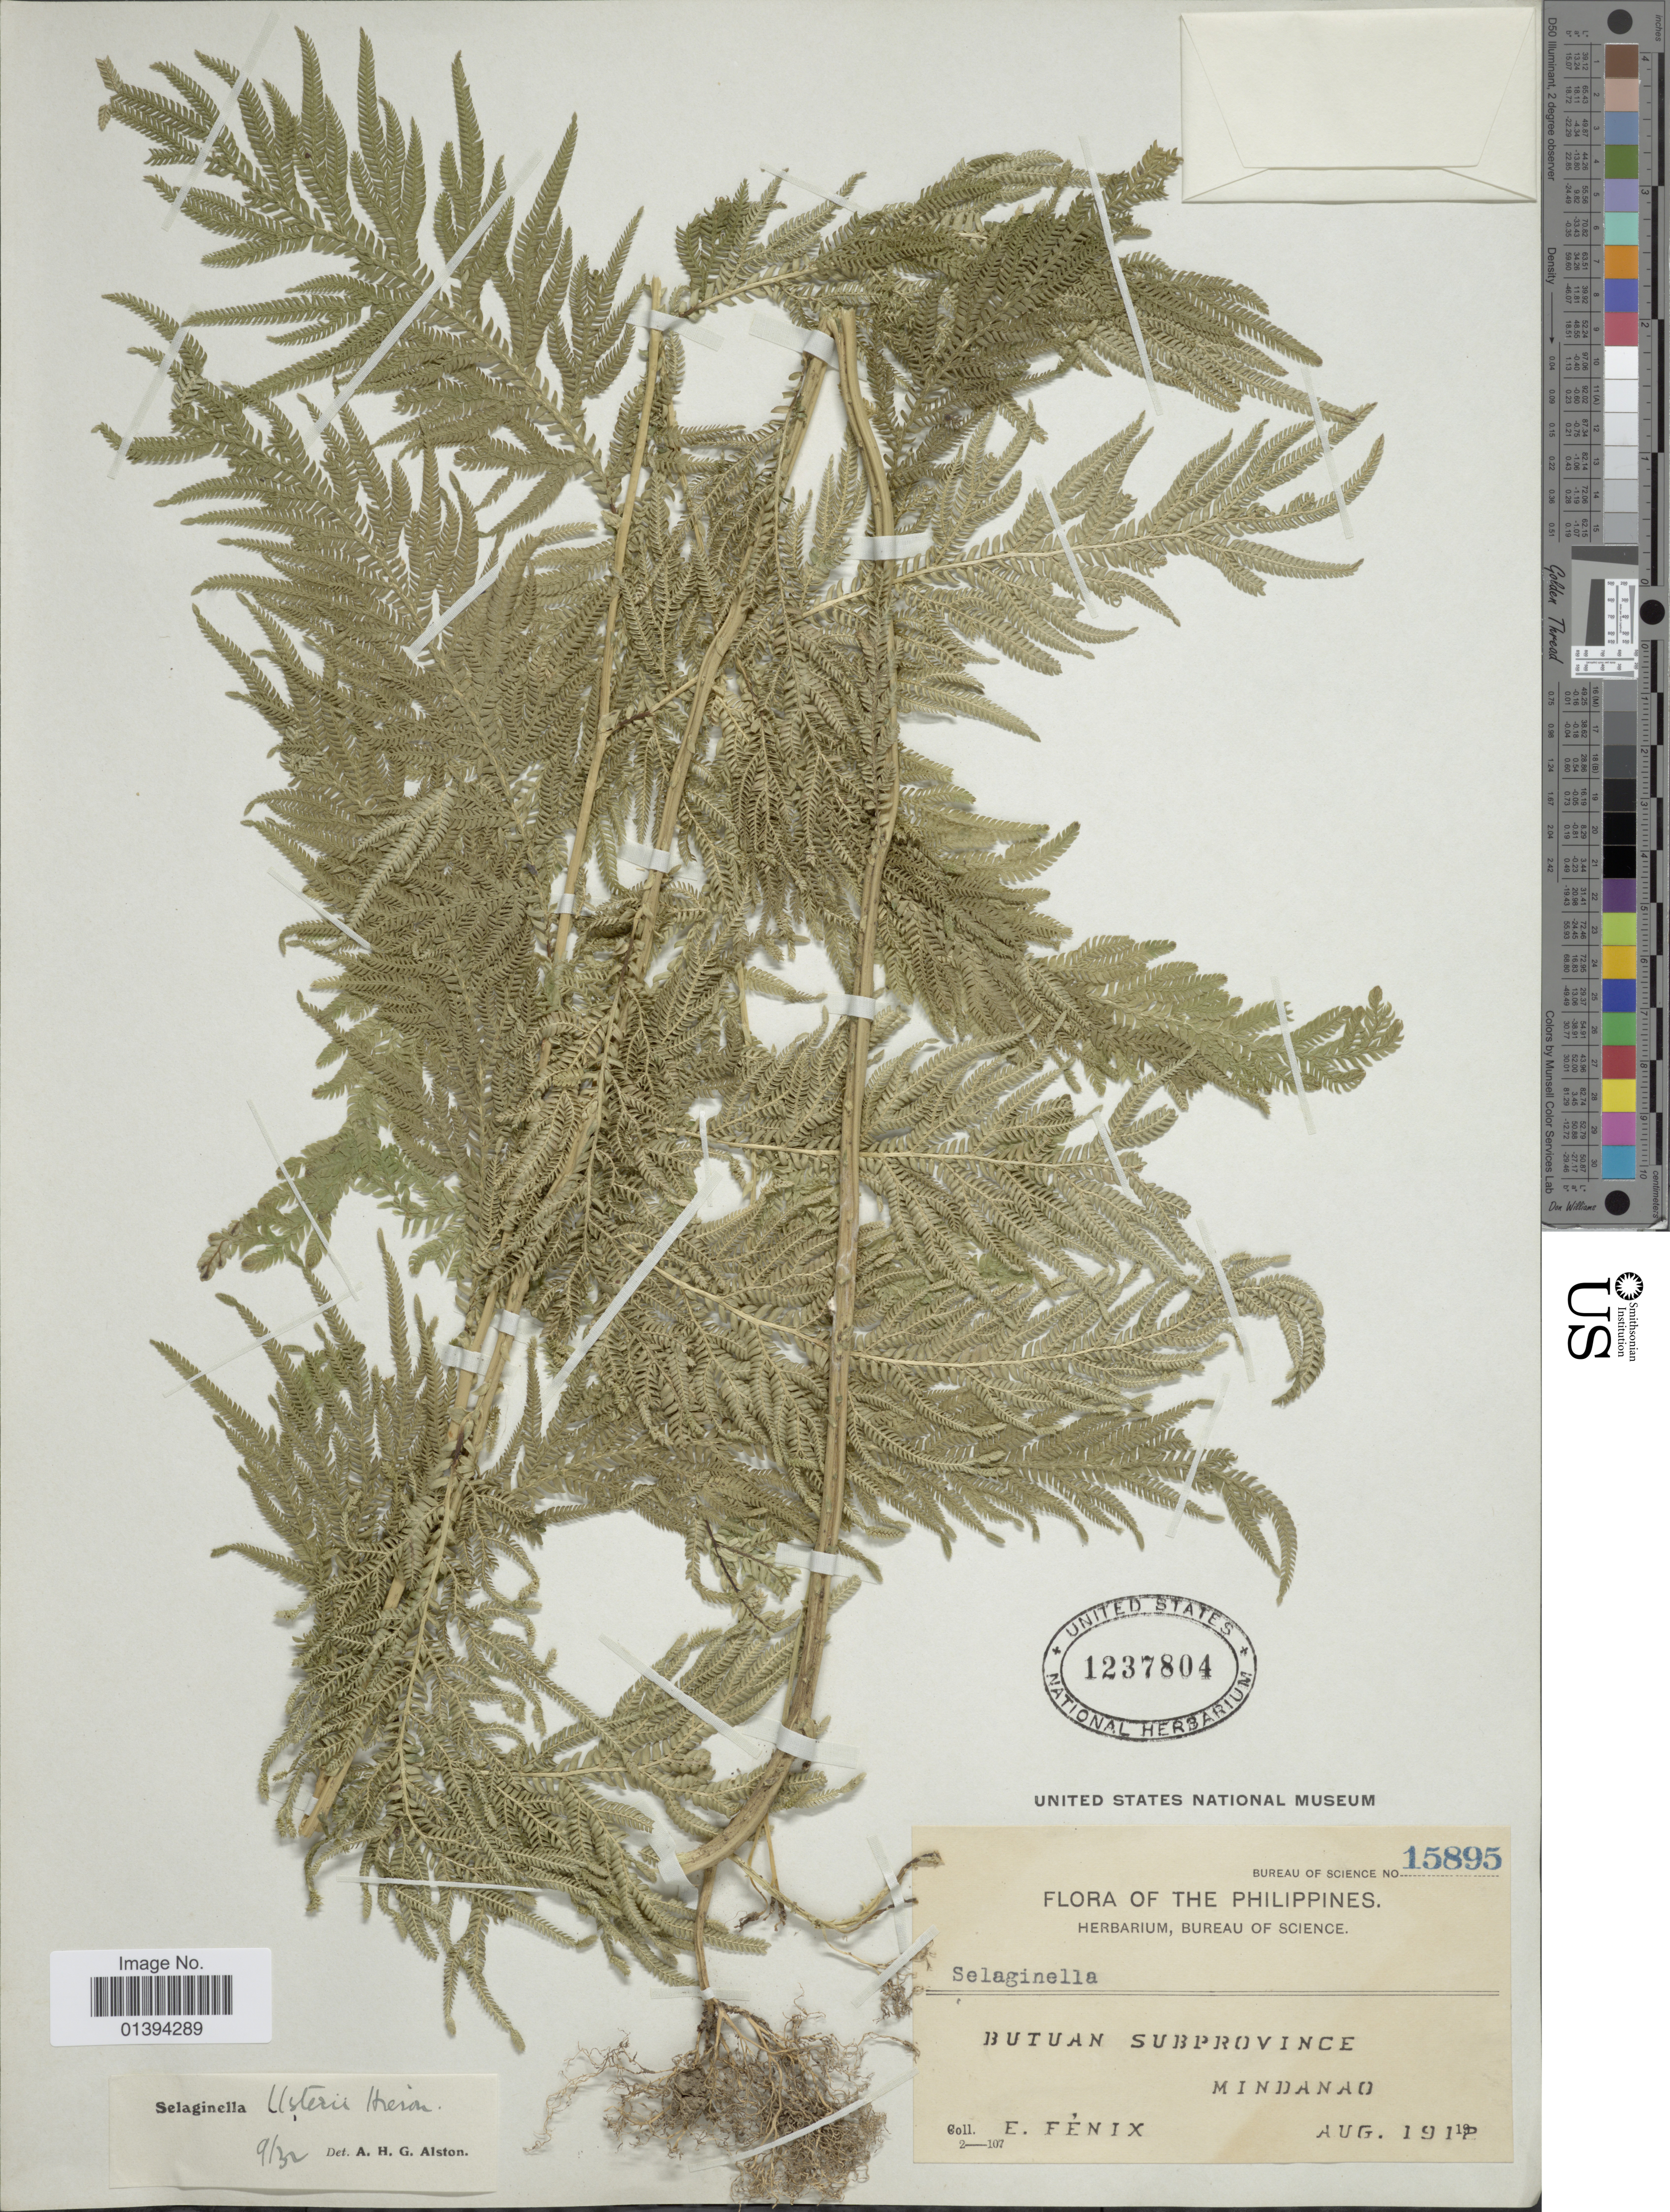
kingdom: Plantae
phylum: Tracheophyta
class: Lycopodiopsida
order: Selaginellales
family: Selaginellaceae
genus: Selaginella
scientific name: Selaginella usterii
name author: Hieron.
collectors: E. Fénix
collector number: Bureau of Science 15895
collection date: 1912-08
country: Philippines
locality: Butuan Subprovince, Mindanao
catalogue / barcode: US 1237804